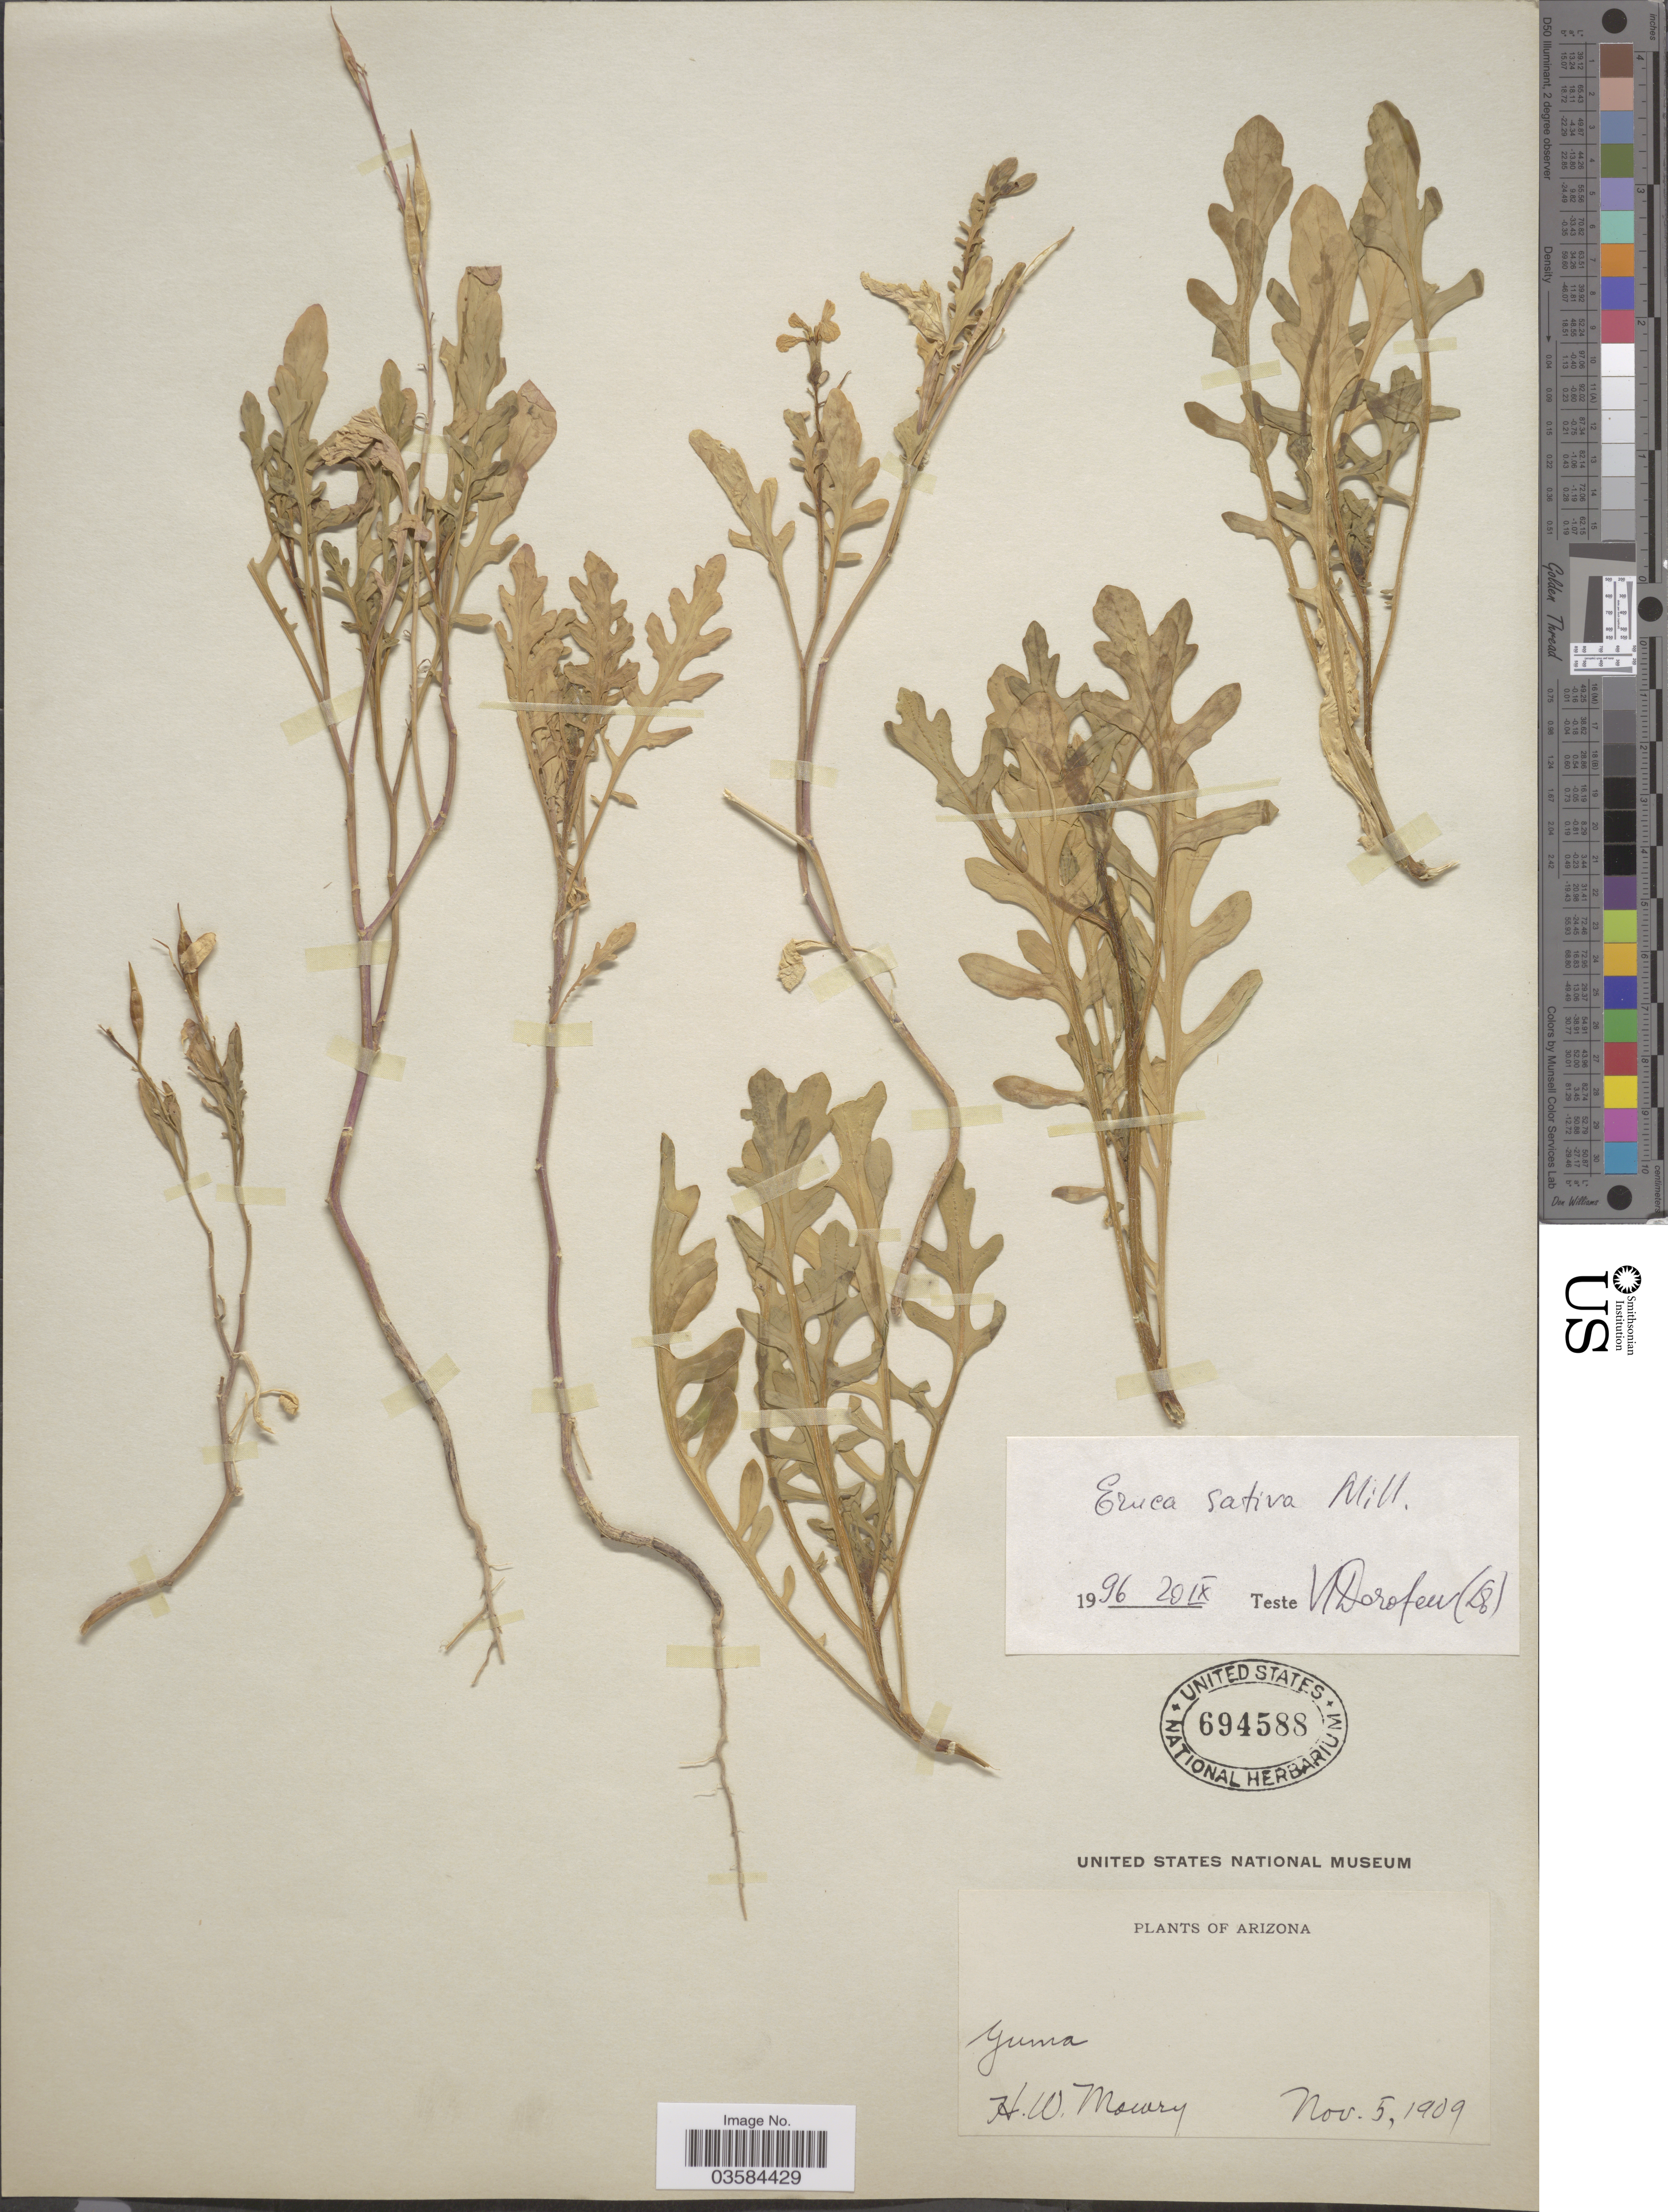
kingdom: Plantae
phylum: Tracheophyta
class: Magnoliopsida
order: Brassicales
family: Brassicaceae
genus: Eruca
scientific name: Eruca sativa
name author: Mill.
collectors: H. Mowry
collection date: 1909-11-05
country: United States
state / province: Arizona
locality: Yuma.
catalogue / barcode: US 694588